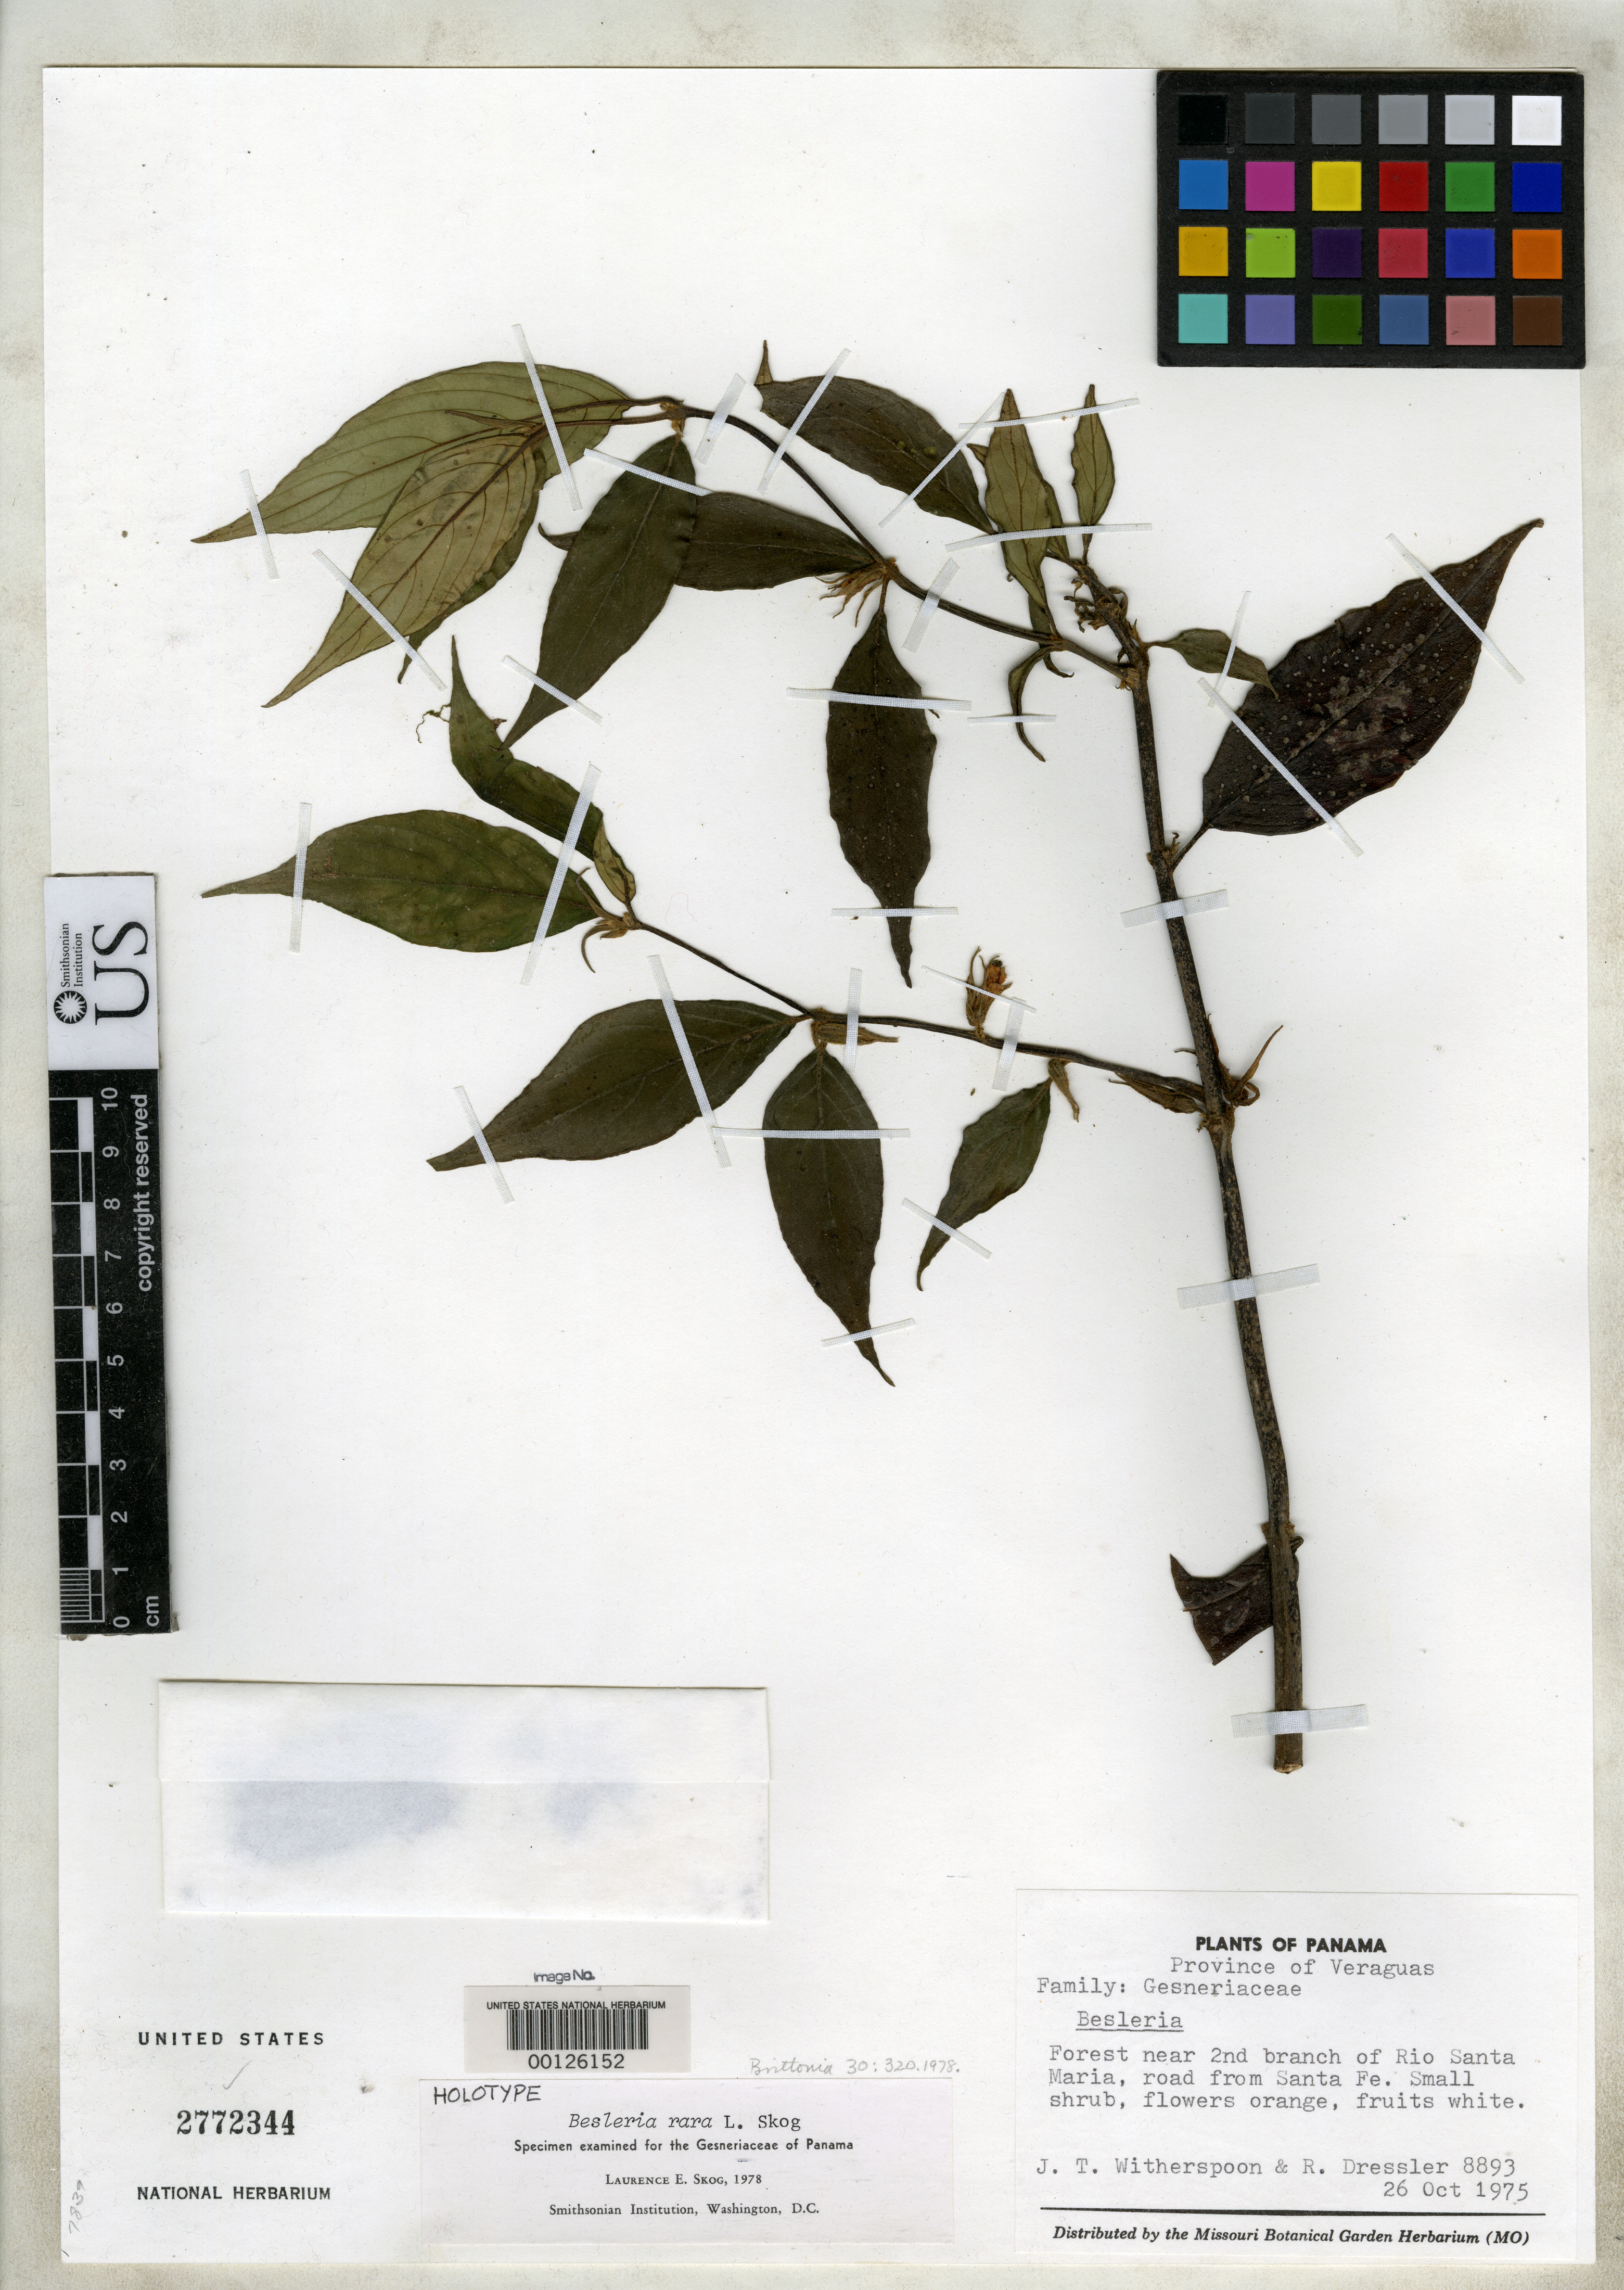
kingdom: Plantae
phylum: Tracheophyta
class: Magnoliopsida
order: Lamiales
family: Gesneriaceae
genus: Besleria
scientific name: Besleria rara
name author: L.E. Skog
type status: Holotype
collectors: J. Witherspoon & R. Dressler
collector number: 8893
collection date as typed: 26 Oct 1975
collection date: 1975-10-26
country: Panama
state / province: Veraguas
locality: Forest near second branch of Rio Santa Maria.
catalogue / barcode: US 2772344